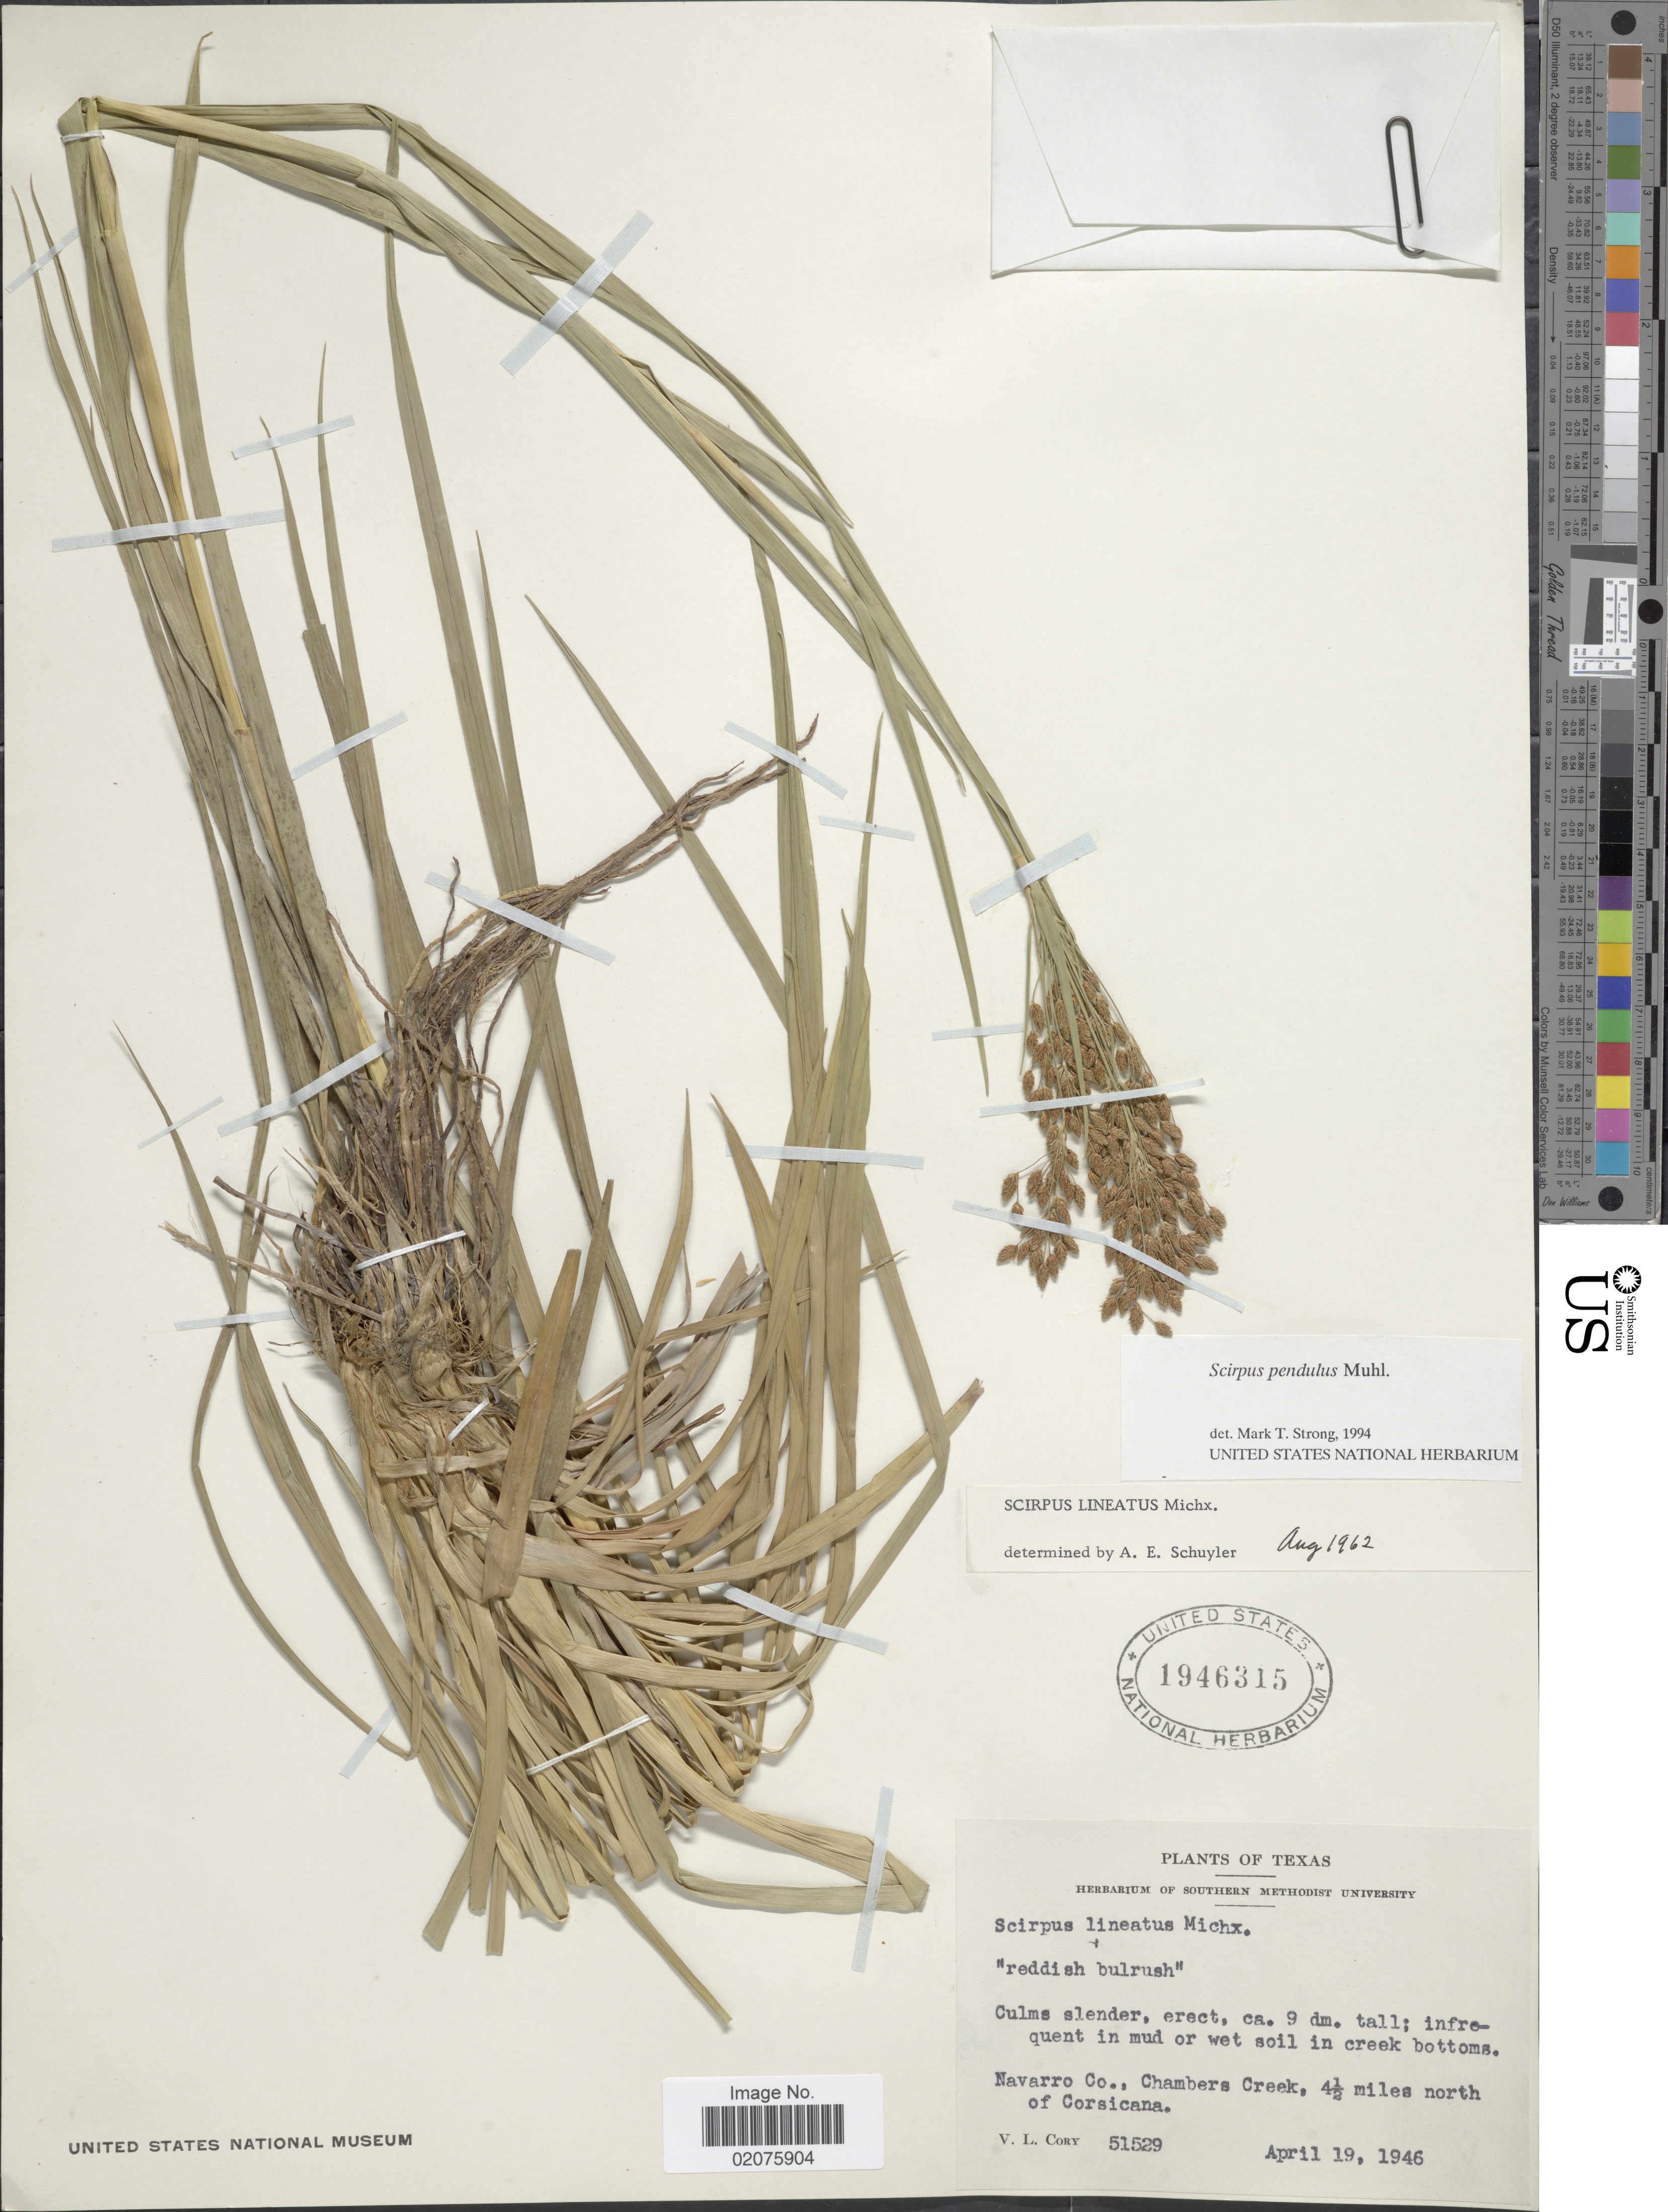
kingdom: Plantae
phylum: Tracheophyta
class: Liliopsida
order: Poales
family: Cyperaceae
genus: Scirpus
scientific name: Scirpus pendulus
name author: Muhl.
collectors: V. Cory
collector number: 51529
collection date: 1946-04-19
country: United States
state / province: Texas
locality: Navarro Co., Cahmbers Creek, 4 1/2 miles north of Corsicana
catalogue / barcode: US 1946315